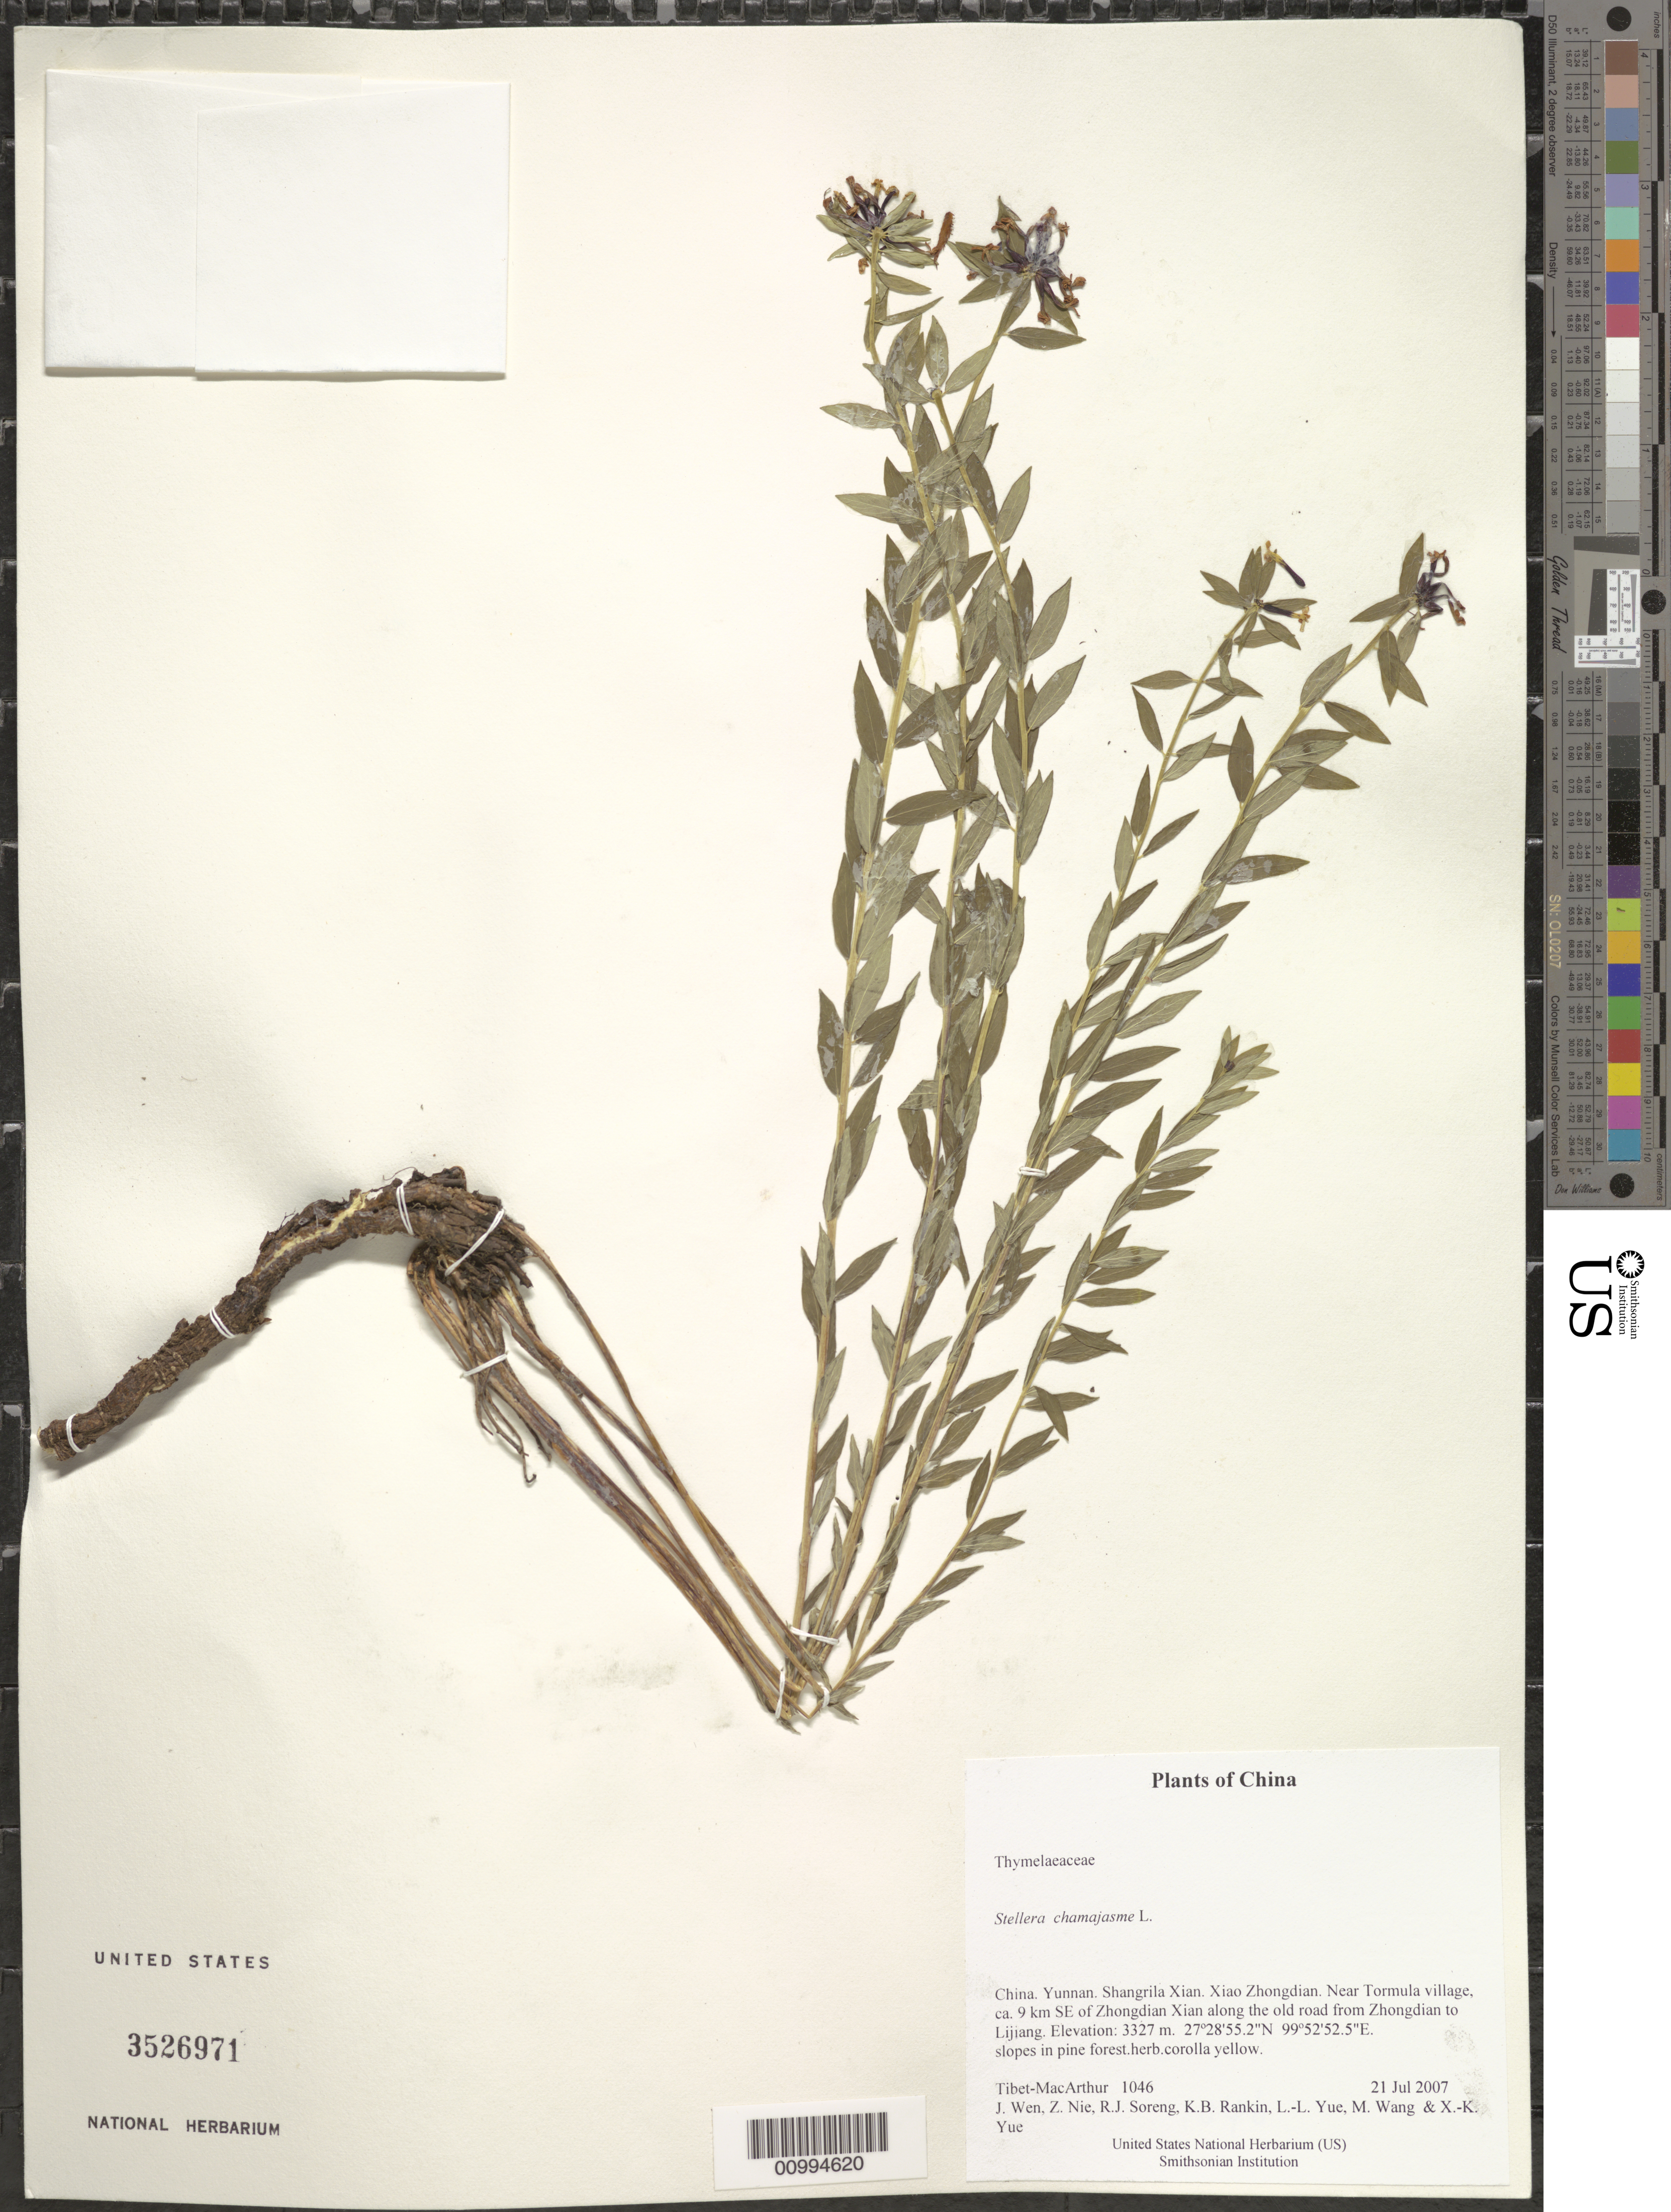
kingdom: Plantae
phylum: Tracheophyta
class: Magnoliopsida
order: Malvales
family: Thymelaeaceae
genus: Stellera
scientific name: Stellera chamaejasme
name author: L.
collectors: Tibet-MacArthur, J. Wen, Z. Nie, R. J. Soreng, K. Rankin, L. Yue, M. Wang & X. Yue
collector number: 1046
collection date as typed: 21 Jul 2007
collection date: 2007-07-21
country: China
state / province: Yunnan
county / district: Shangrila Xian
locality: Xiao Zhongdian. Near Tormula village, ca. 9 km SE of Zhongdian Xian along the old road from Zhongdian to Lijiang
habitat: slopes in pine forest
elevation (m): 3327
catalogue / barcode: US 3526971